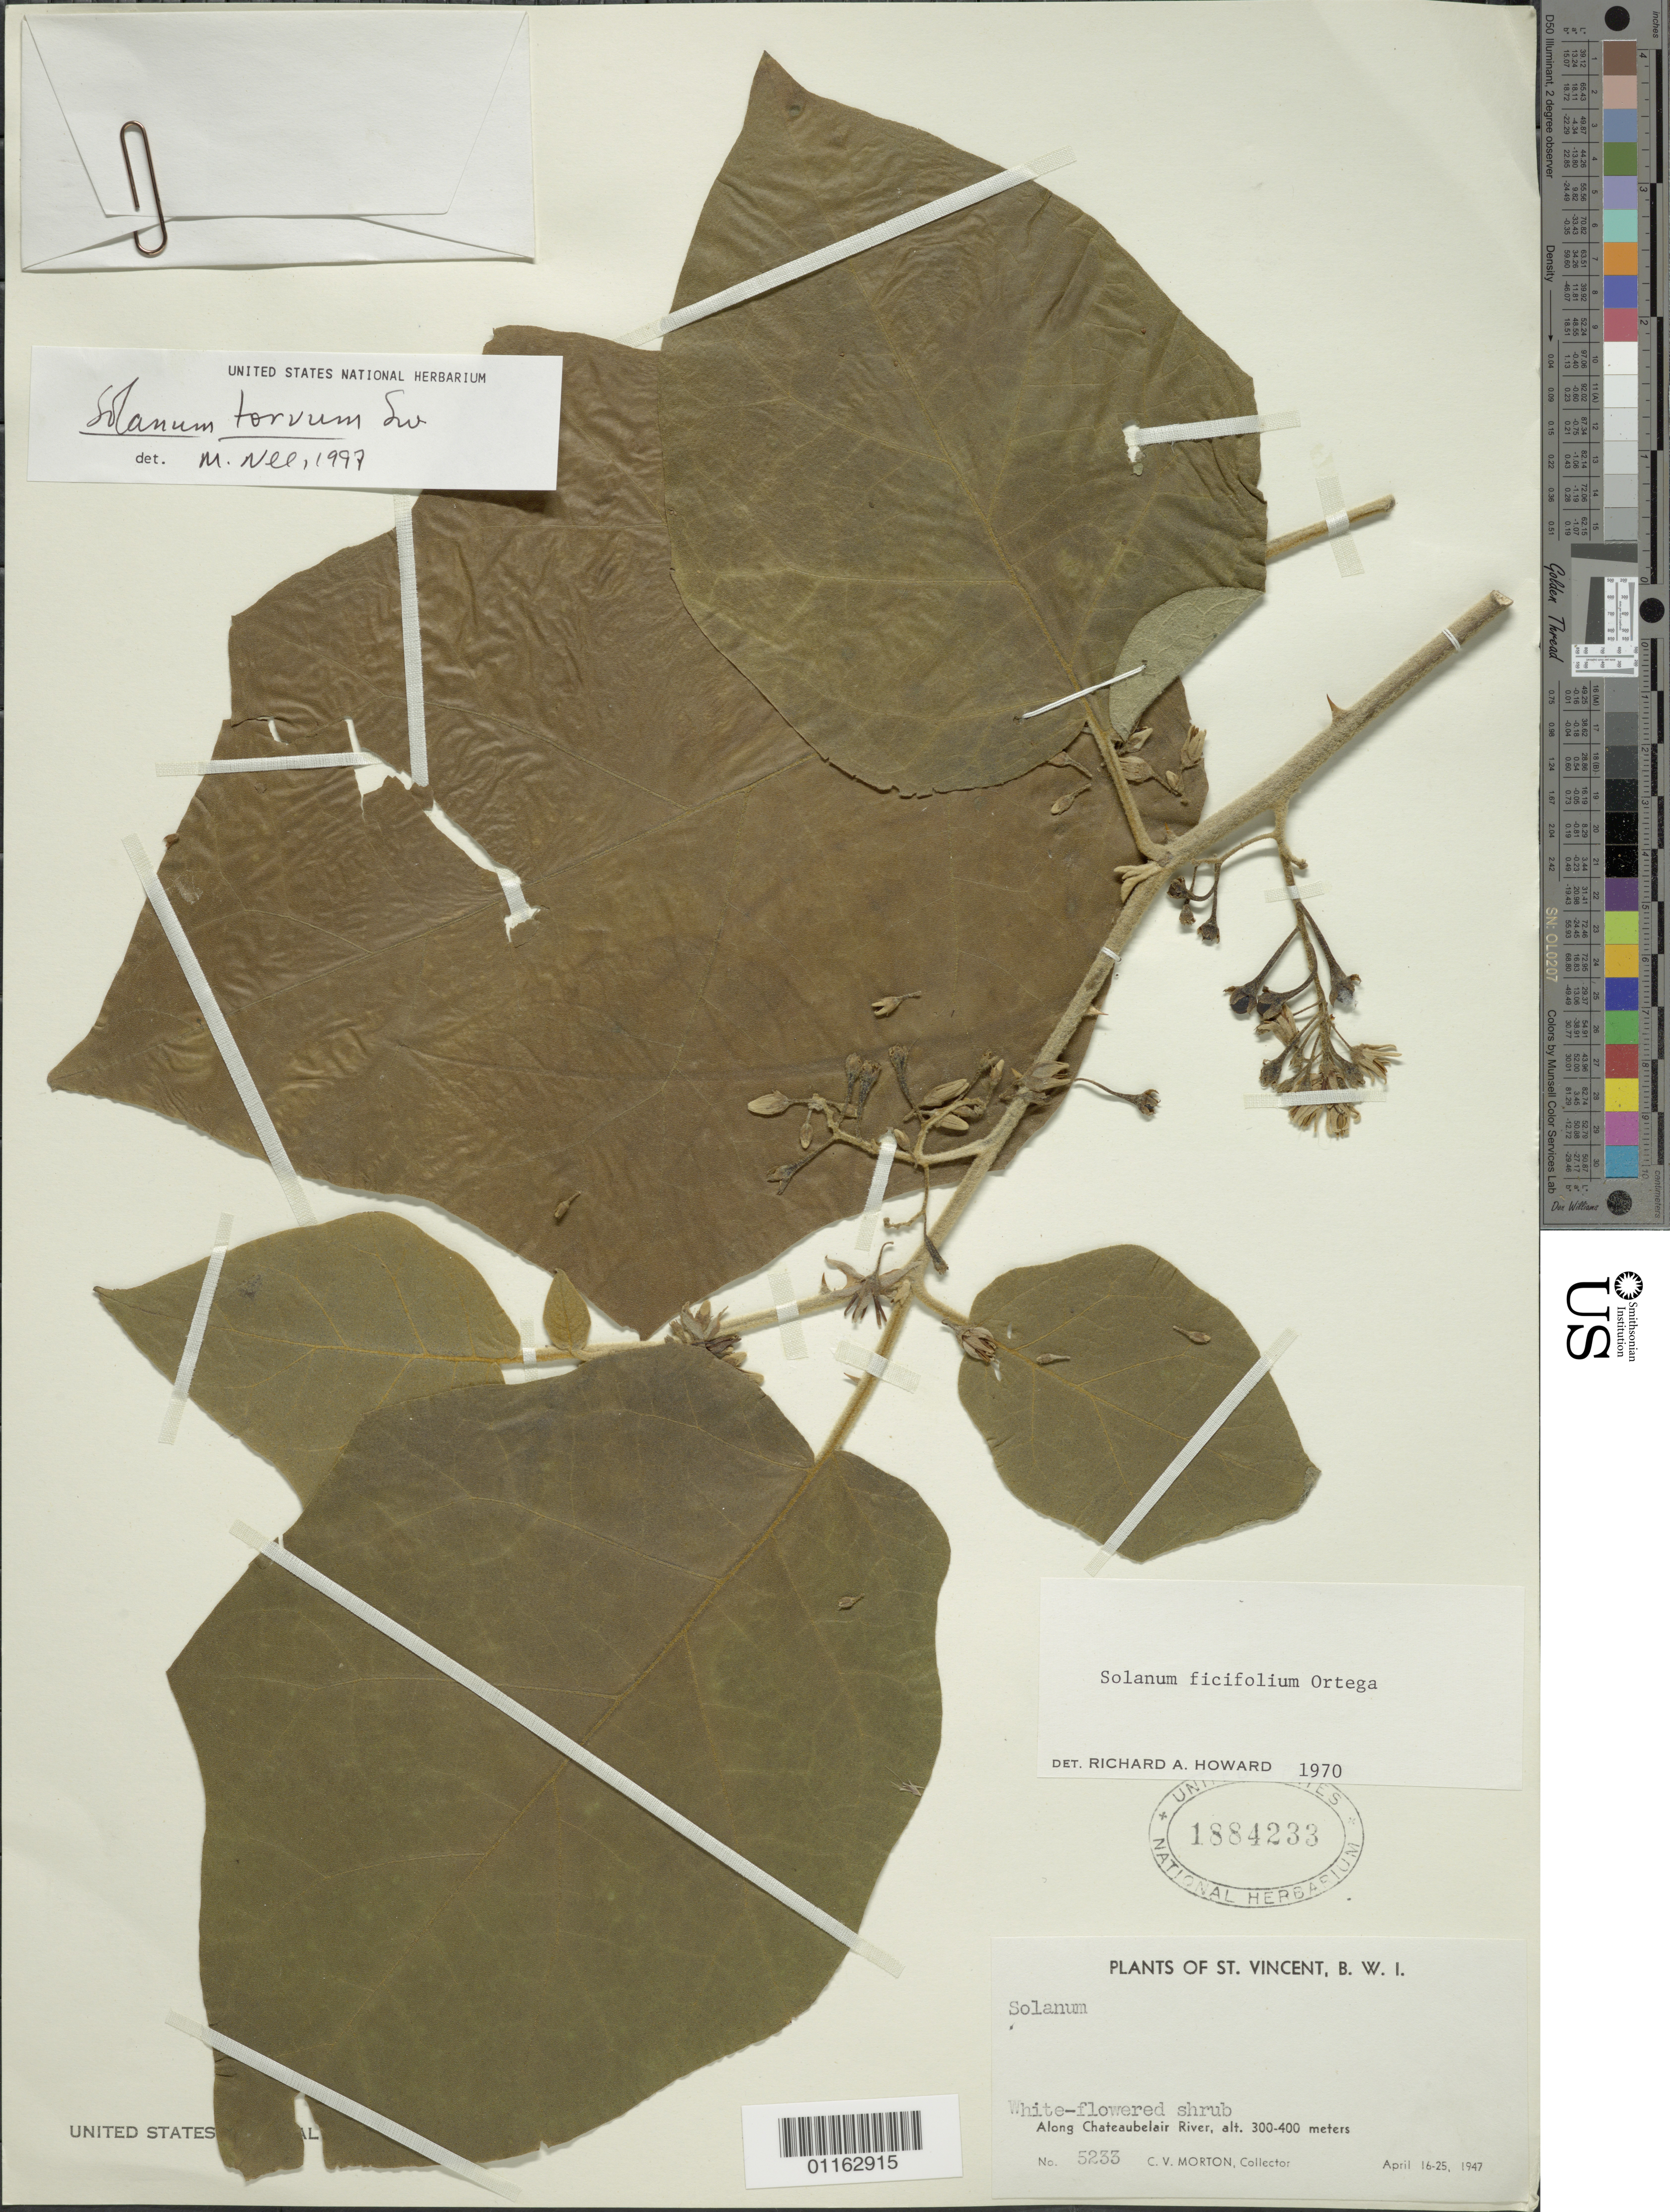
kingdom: Plantae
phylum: Tracheophyta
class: Magnoliopsida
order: Solanales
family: Solanaceae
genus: Solanum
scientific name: Solanum torvum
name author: Sw.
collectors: C. V. Morton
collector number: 5233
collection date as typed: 16 Apr 1947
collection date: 1947-04-16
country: St. Vincent - Grenadines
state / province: Saint David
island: St. Vincent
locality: Along Chateaubelair River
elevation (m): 300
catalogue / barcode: US 1884233